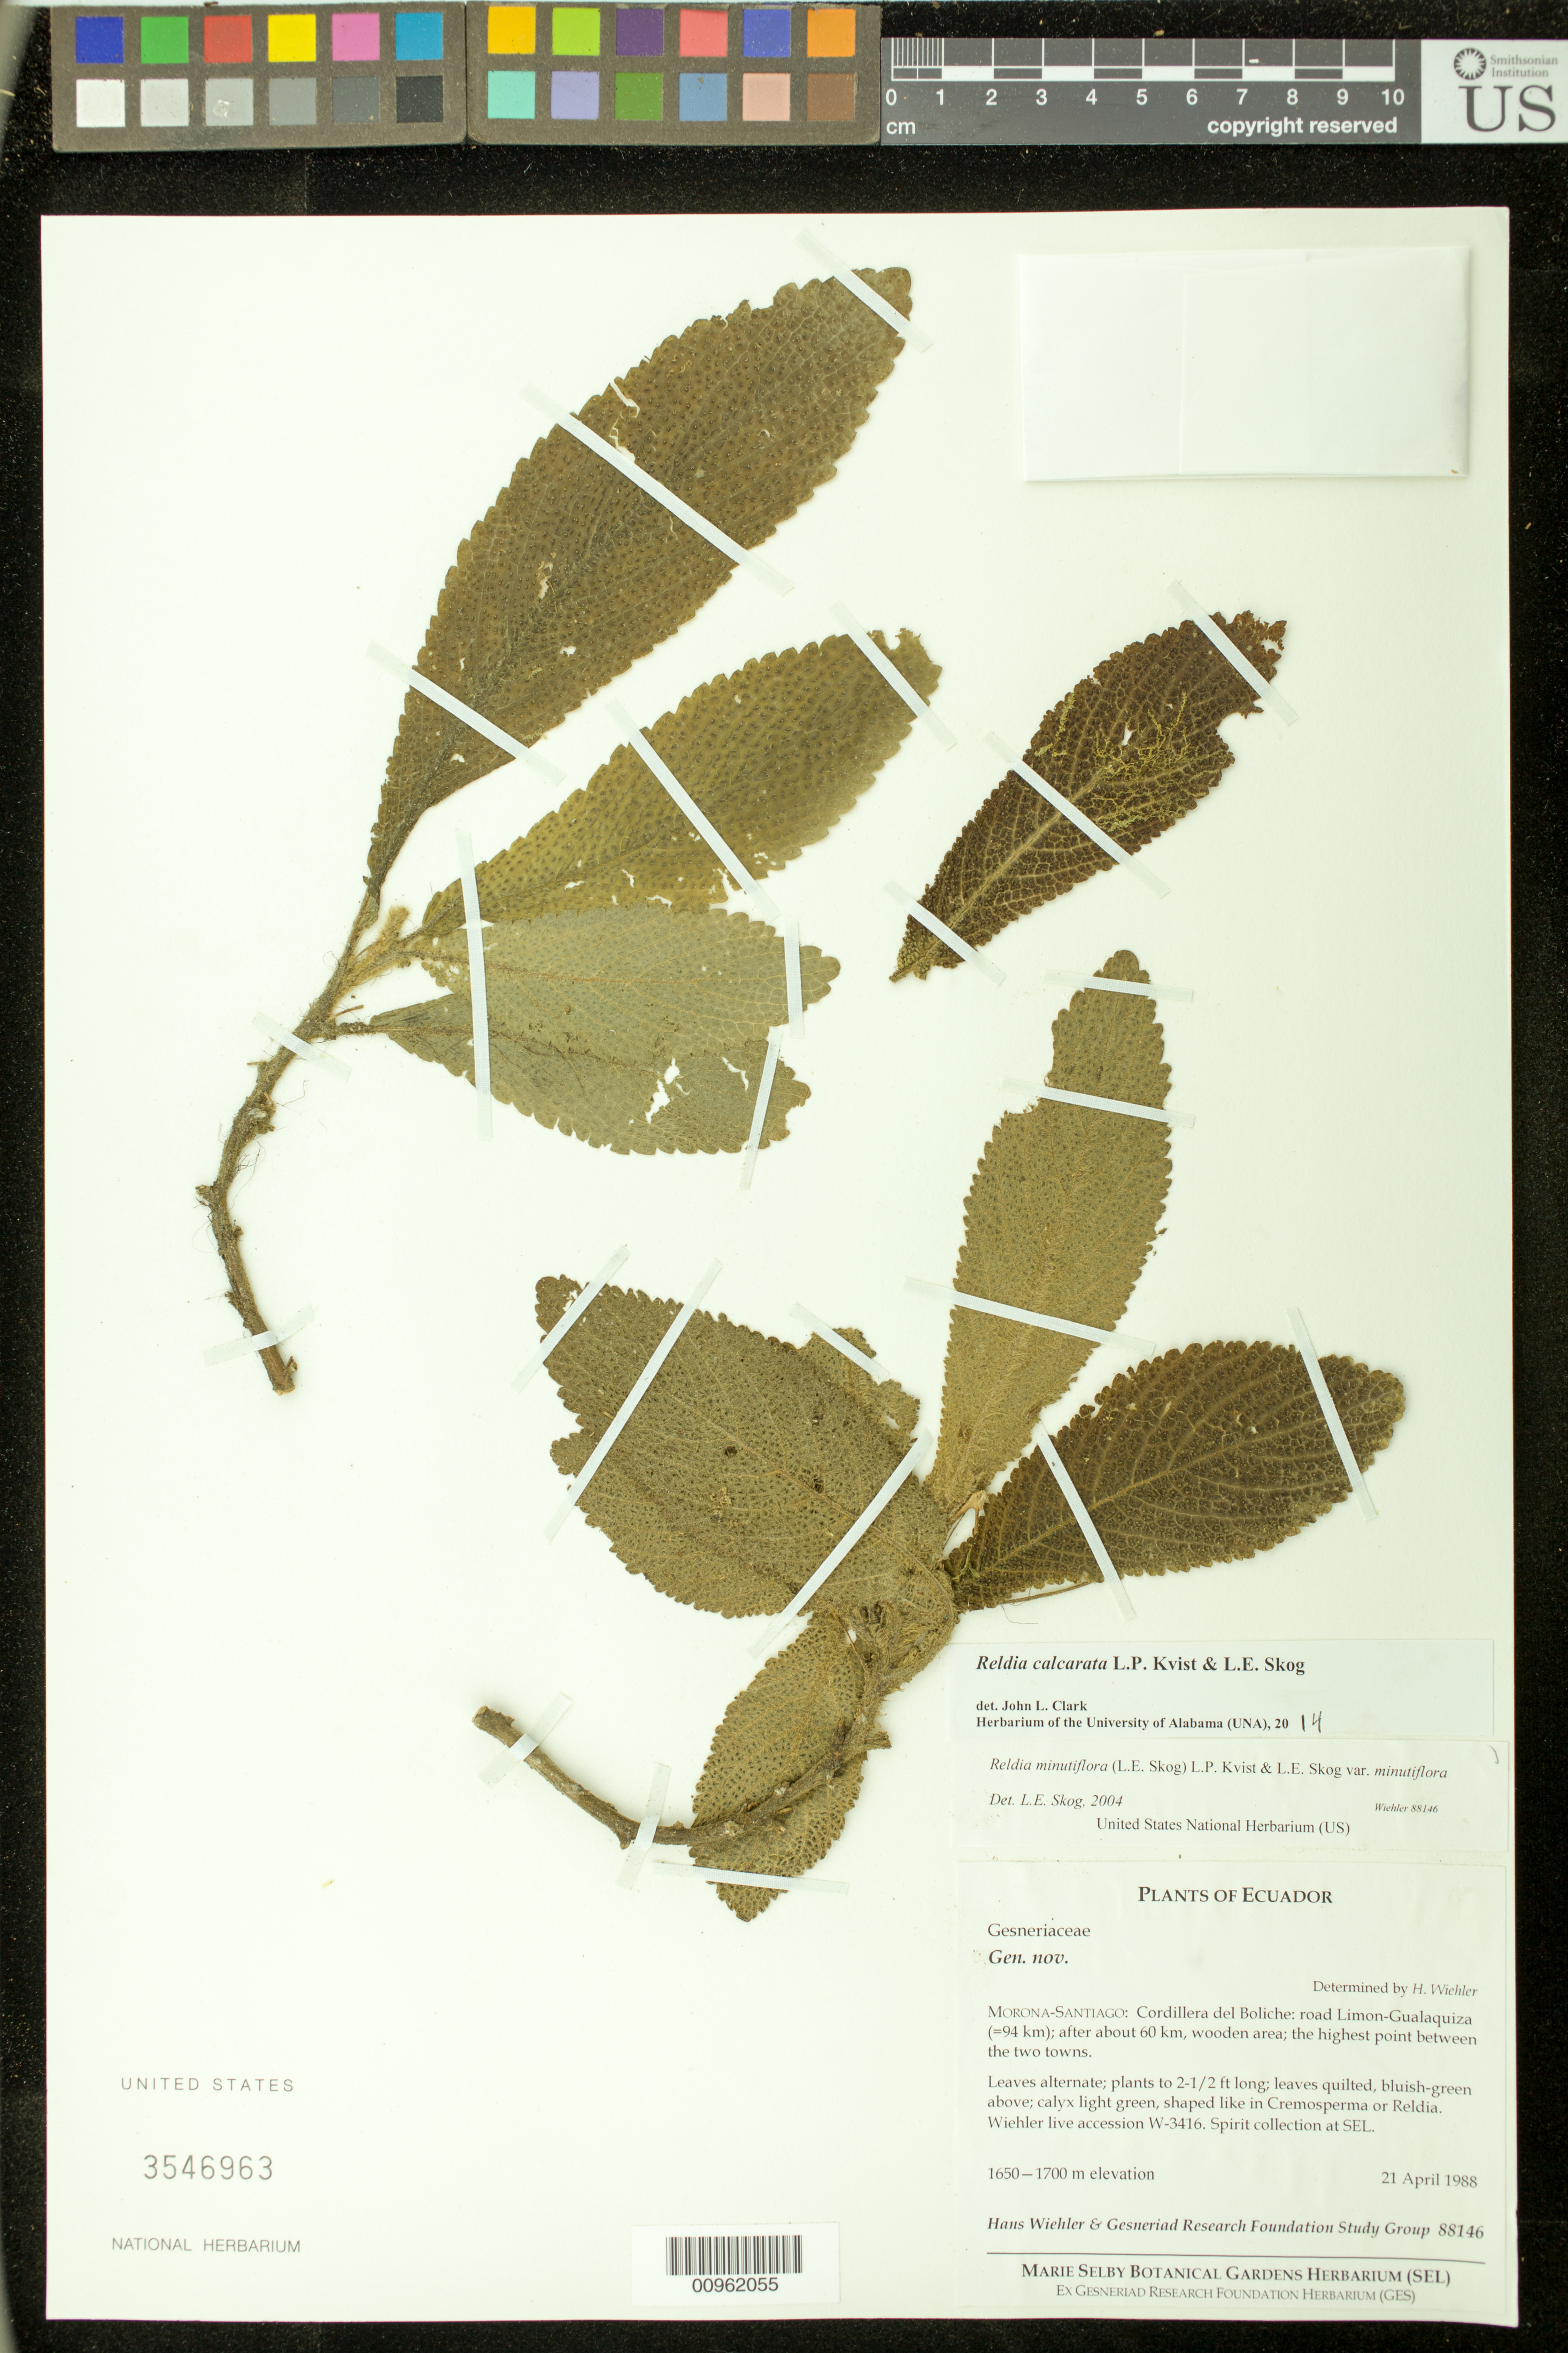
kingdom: Plantae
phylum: Tracheophyta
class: Magnoliopsida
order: Lamiales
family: Gesneriaceae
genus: Reldia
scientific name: Reldia calcarata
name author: L.P. Kvist & L.E. Skog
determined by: Clark, J. L., (SEL), The Marie Selby Botanical Garden (UNITED STATES)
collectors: H. J. Wiehler & GRF Study Group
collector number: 88146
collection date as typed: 21 Apr 1988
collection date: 1988-04-21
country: Ecuador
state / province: Morona-Santiago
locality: Morona-Santiago: Cordillera del Boliche, road Limon-Gualaquiza (=94 km); after about 60 km, wooden area; the highest point between the two towns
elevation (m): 1650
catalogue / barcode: US 3546963